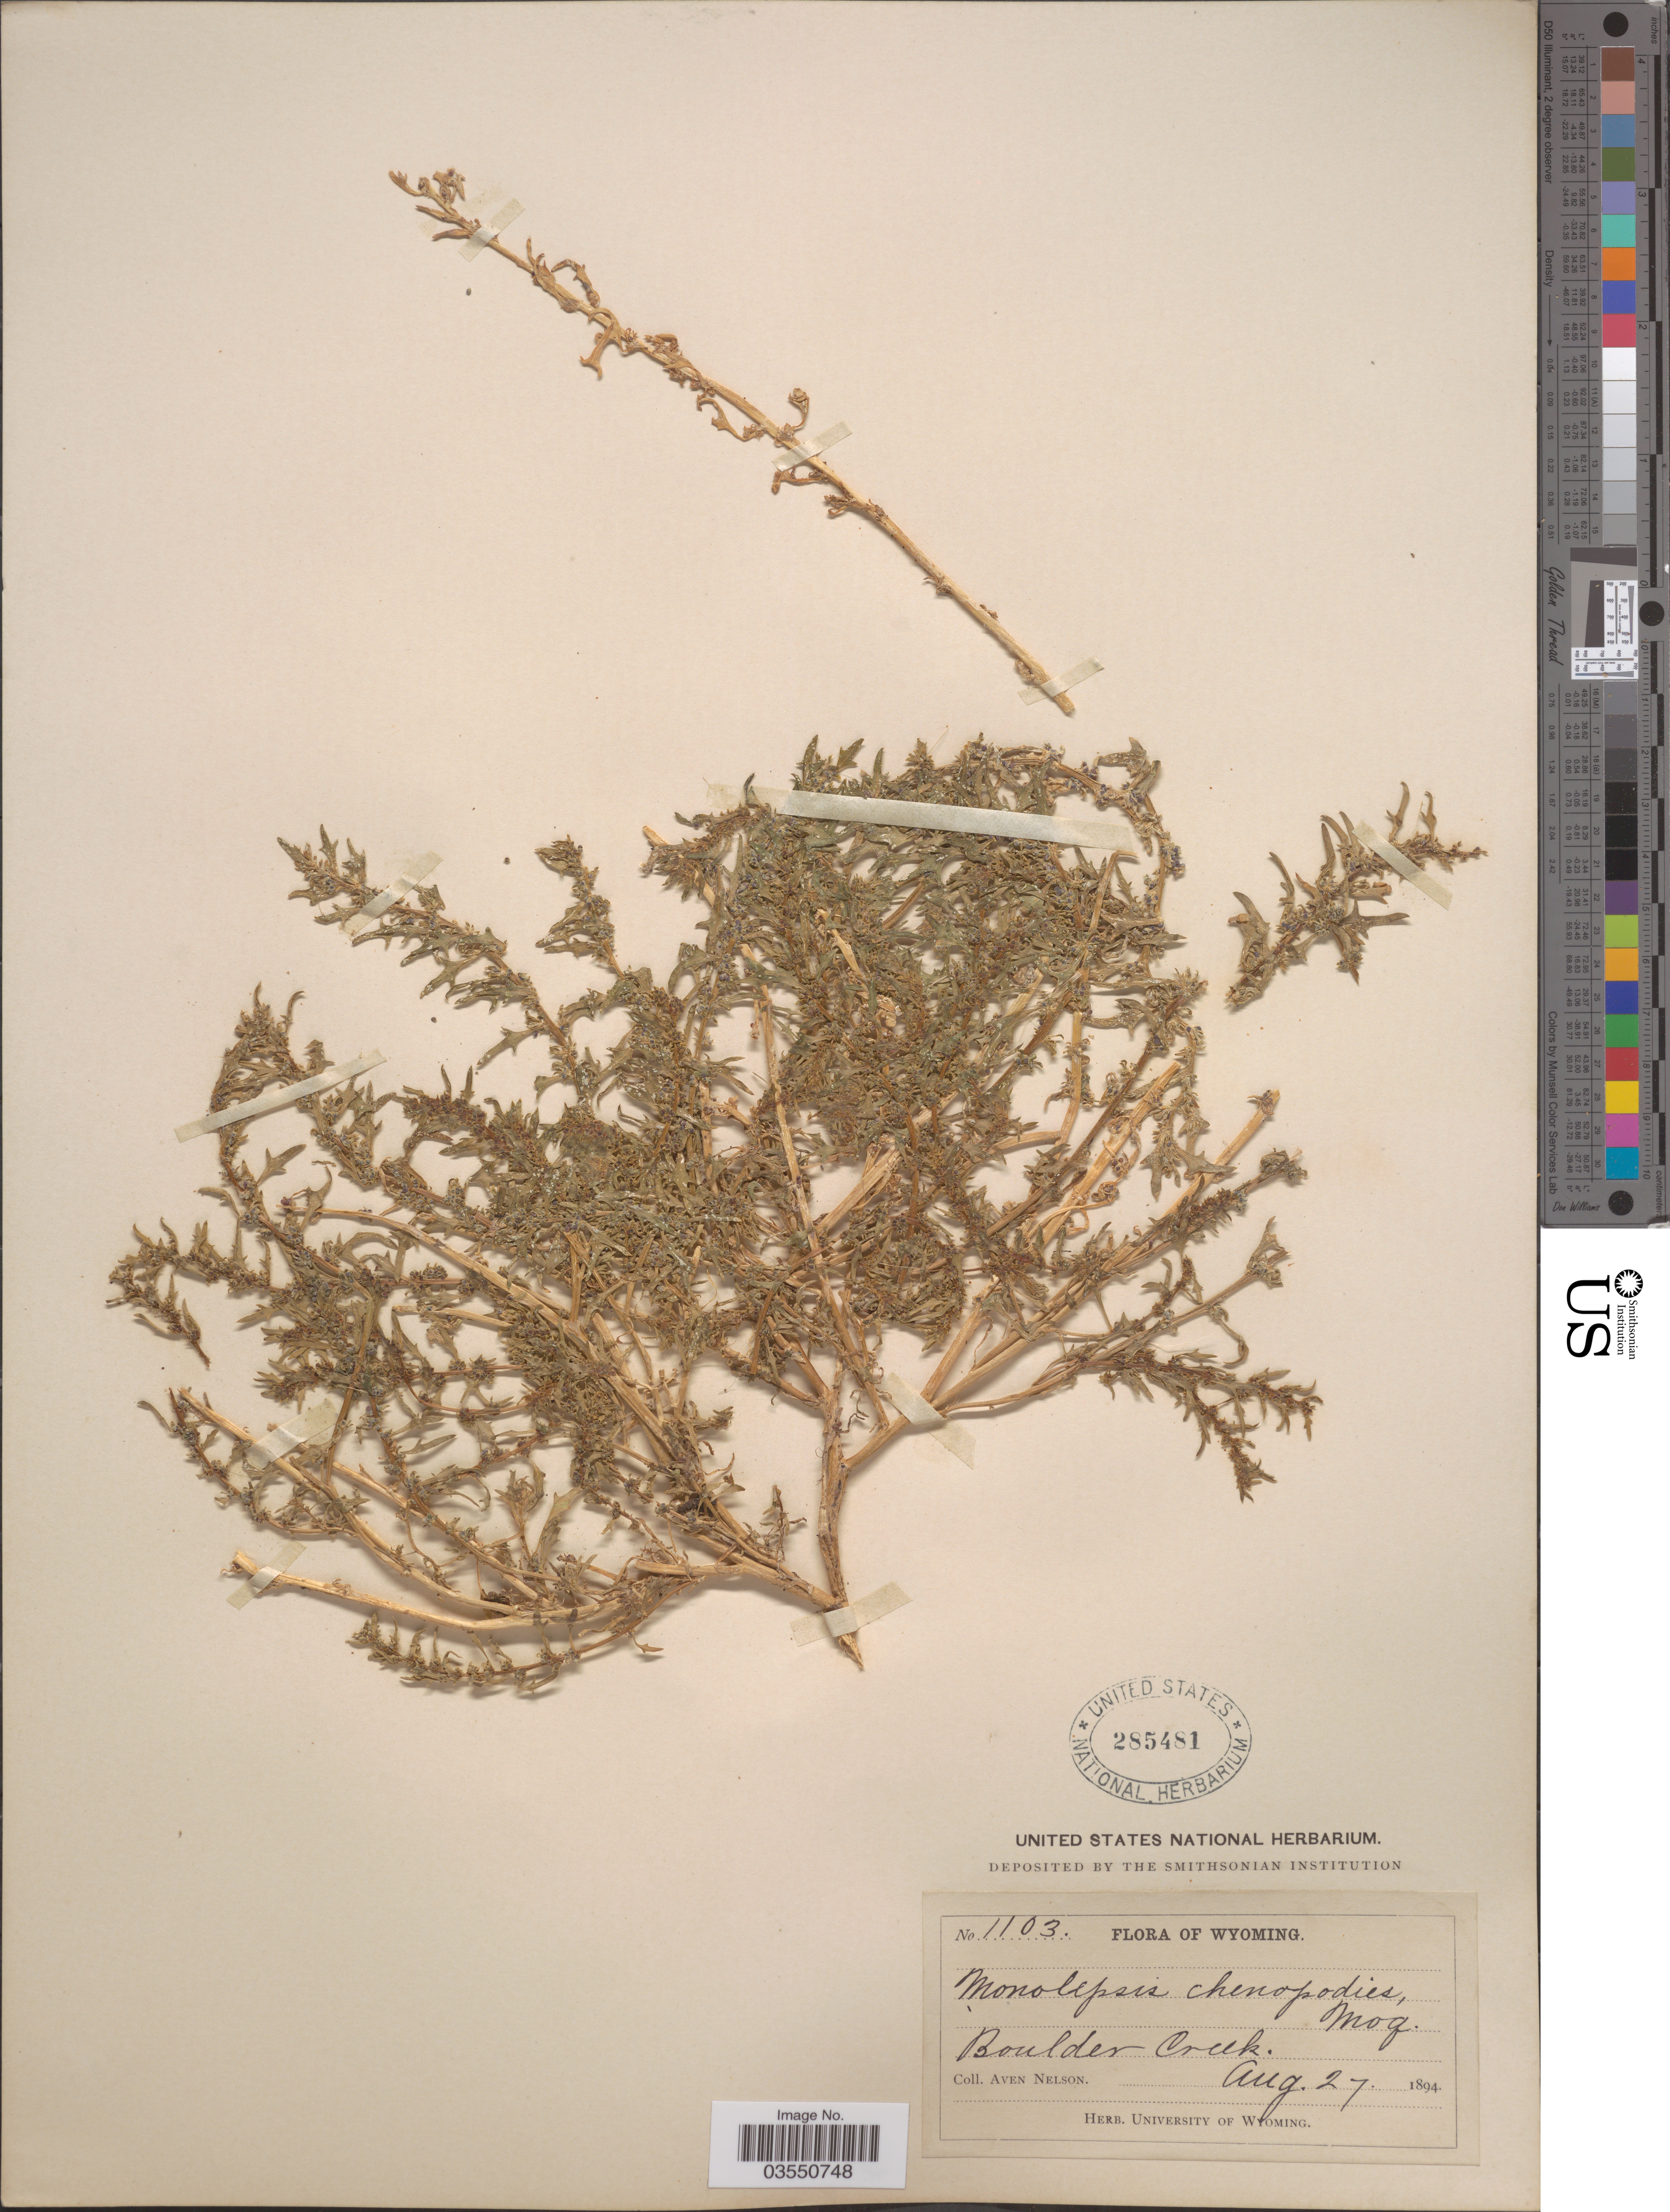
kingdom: Plantae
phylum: Tracheophyta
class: Magnoliopsida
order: Caryophyllales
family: Amaranthaceae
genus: Blitum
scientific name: Blitum nuttallianum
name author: Schult.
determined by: U.S. National Herbarium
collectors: A. Nelson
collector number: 1103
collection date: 1894-08-27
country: United States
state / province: Wyoming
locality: Boulder Creek.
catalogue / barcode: US 285481